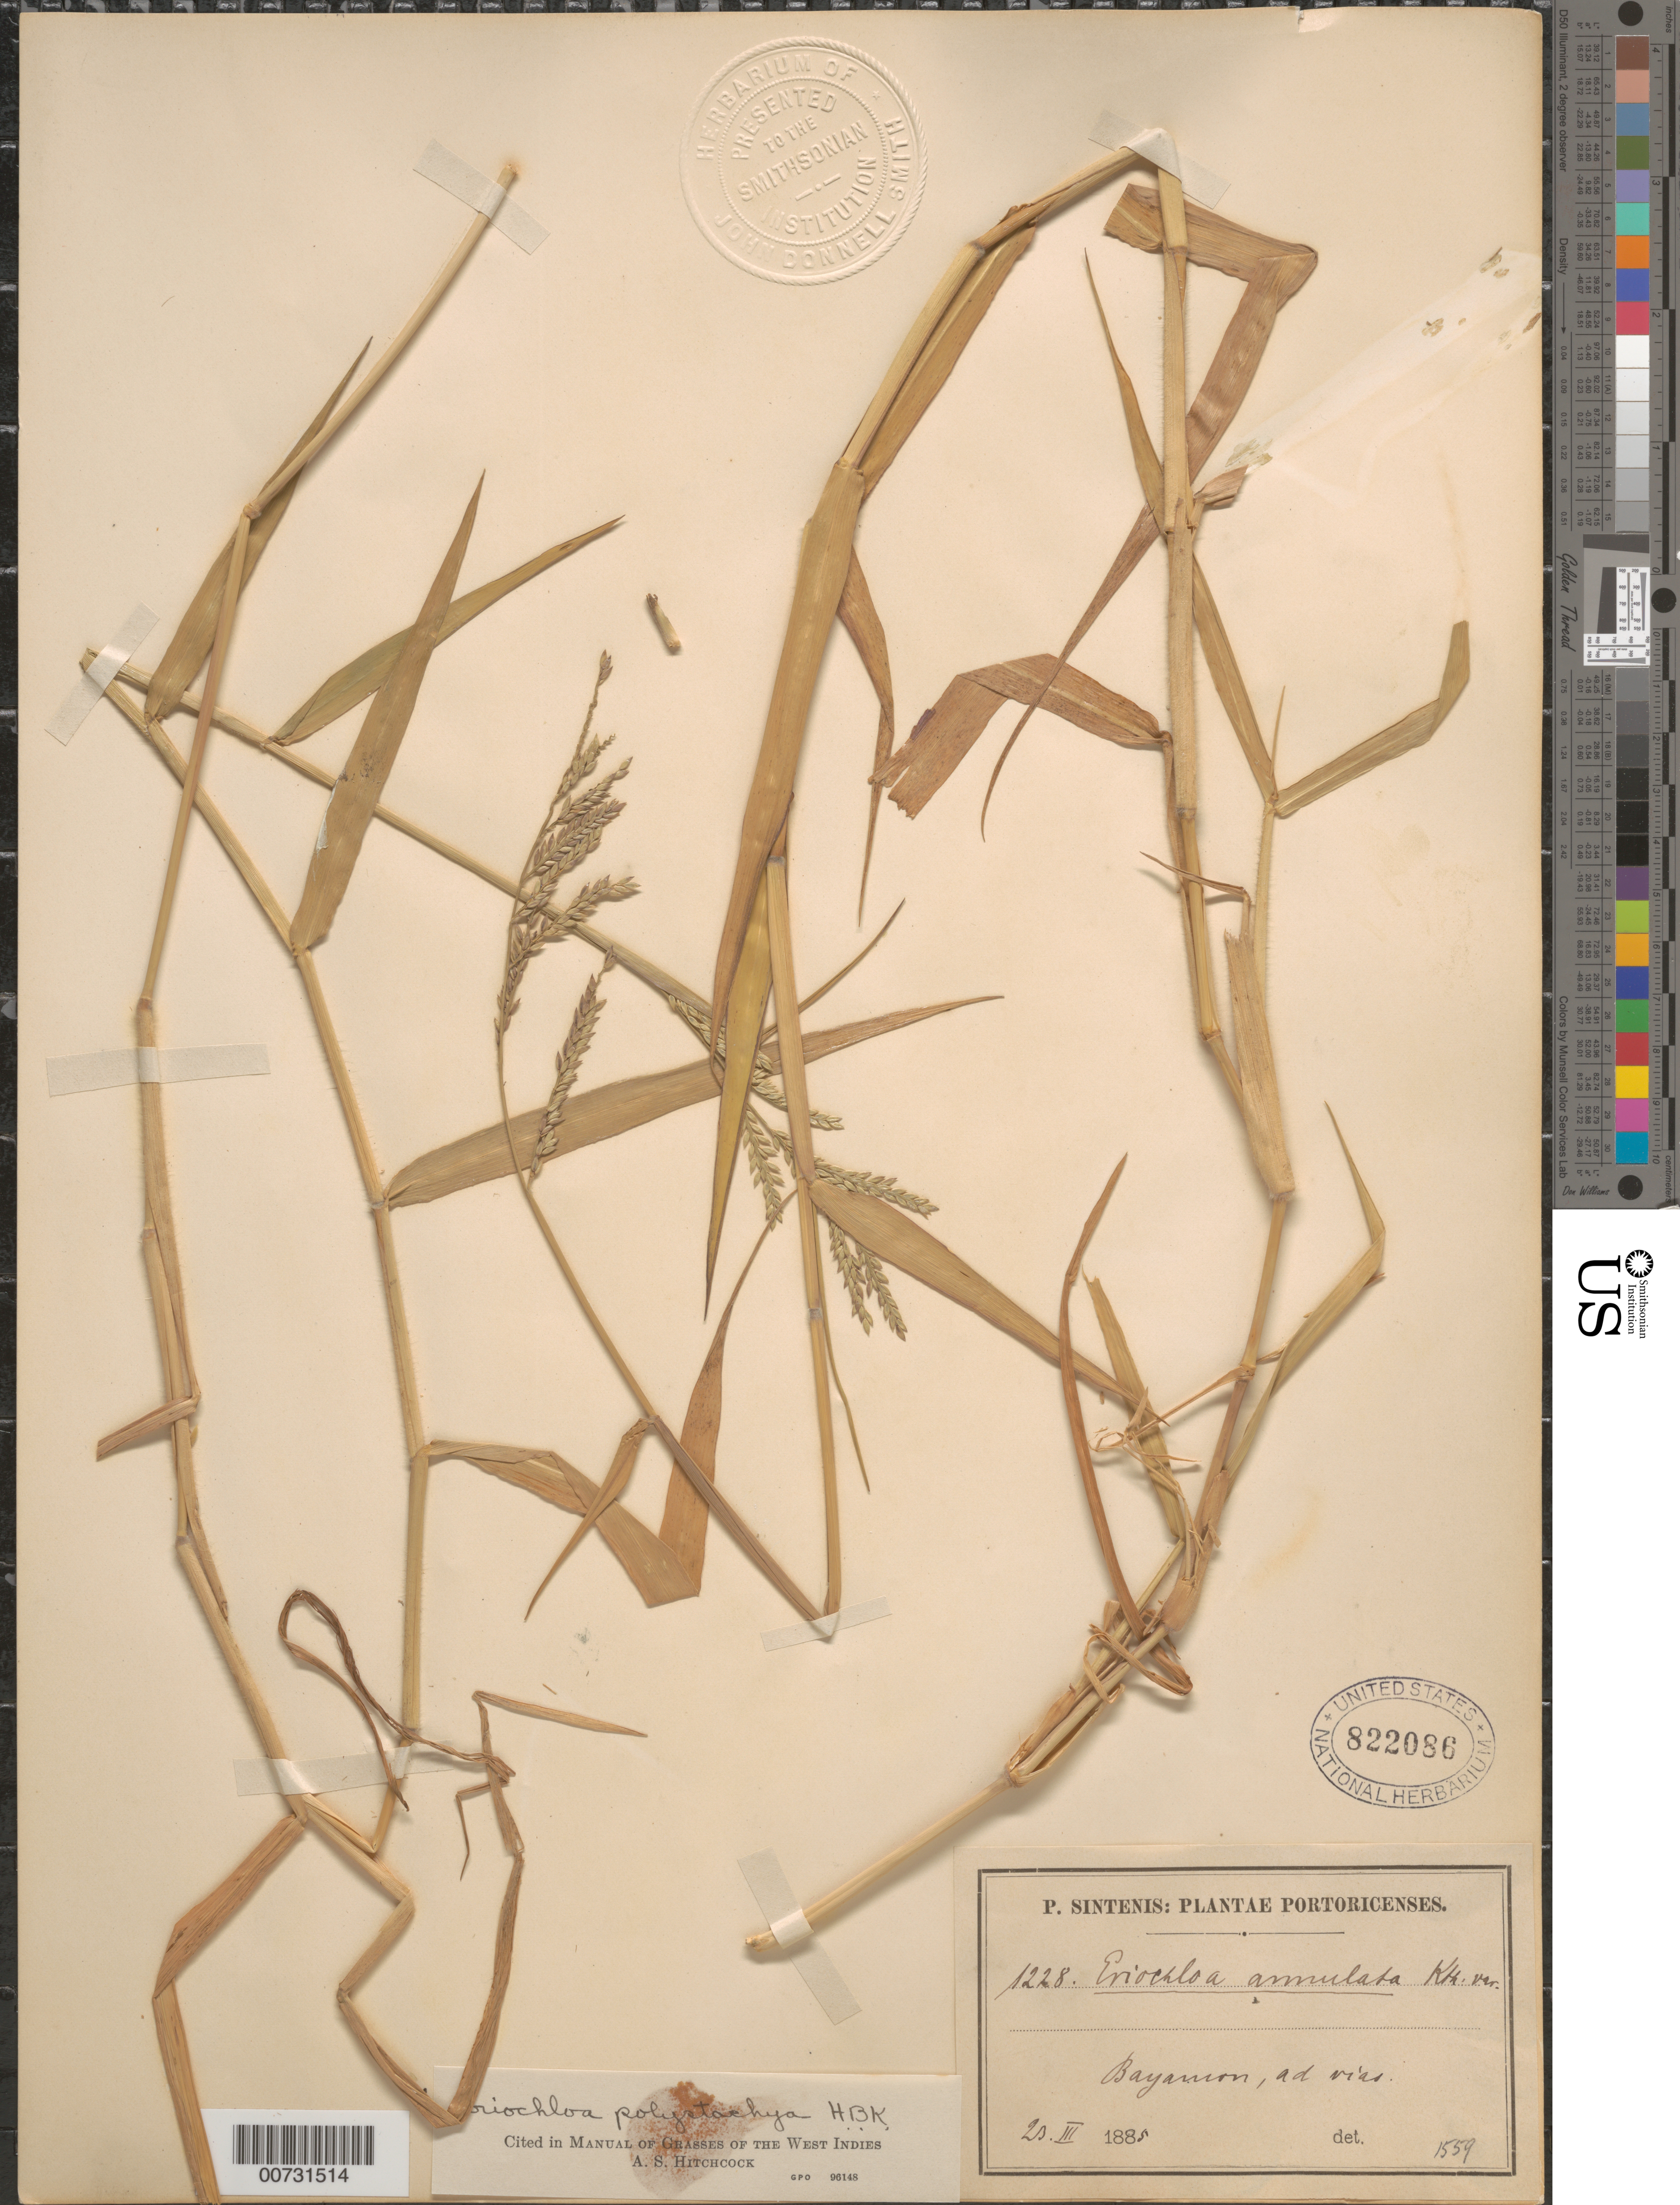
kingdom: Plantae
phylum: Tracheophyta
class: Liliopsida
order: Poales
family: Poaceae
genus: Eriochloa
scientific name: Eriochloa polystachya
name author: Kunth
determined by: Hitchcock, Albert S.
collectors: P. Sintenis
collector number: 1228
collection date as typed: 23 Mar 1885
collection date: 1885-03-23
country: Puerto Rico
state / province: Bayamón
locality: Bayamon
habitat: Ad vias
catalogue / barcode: US 822086